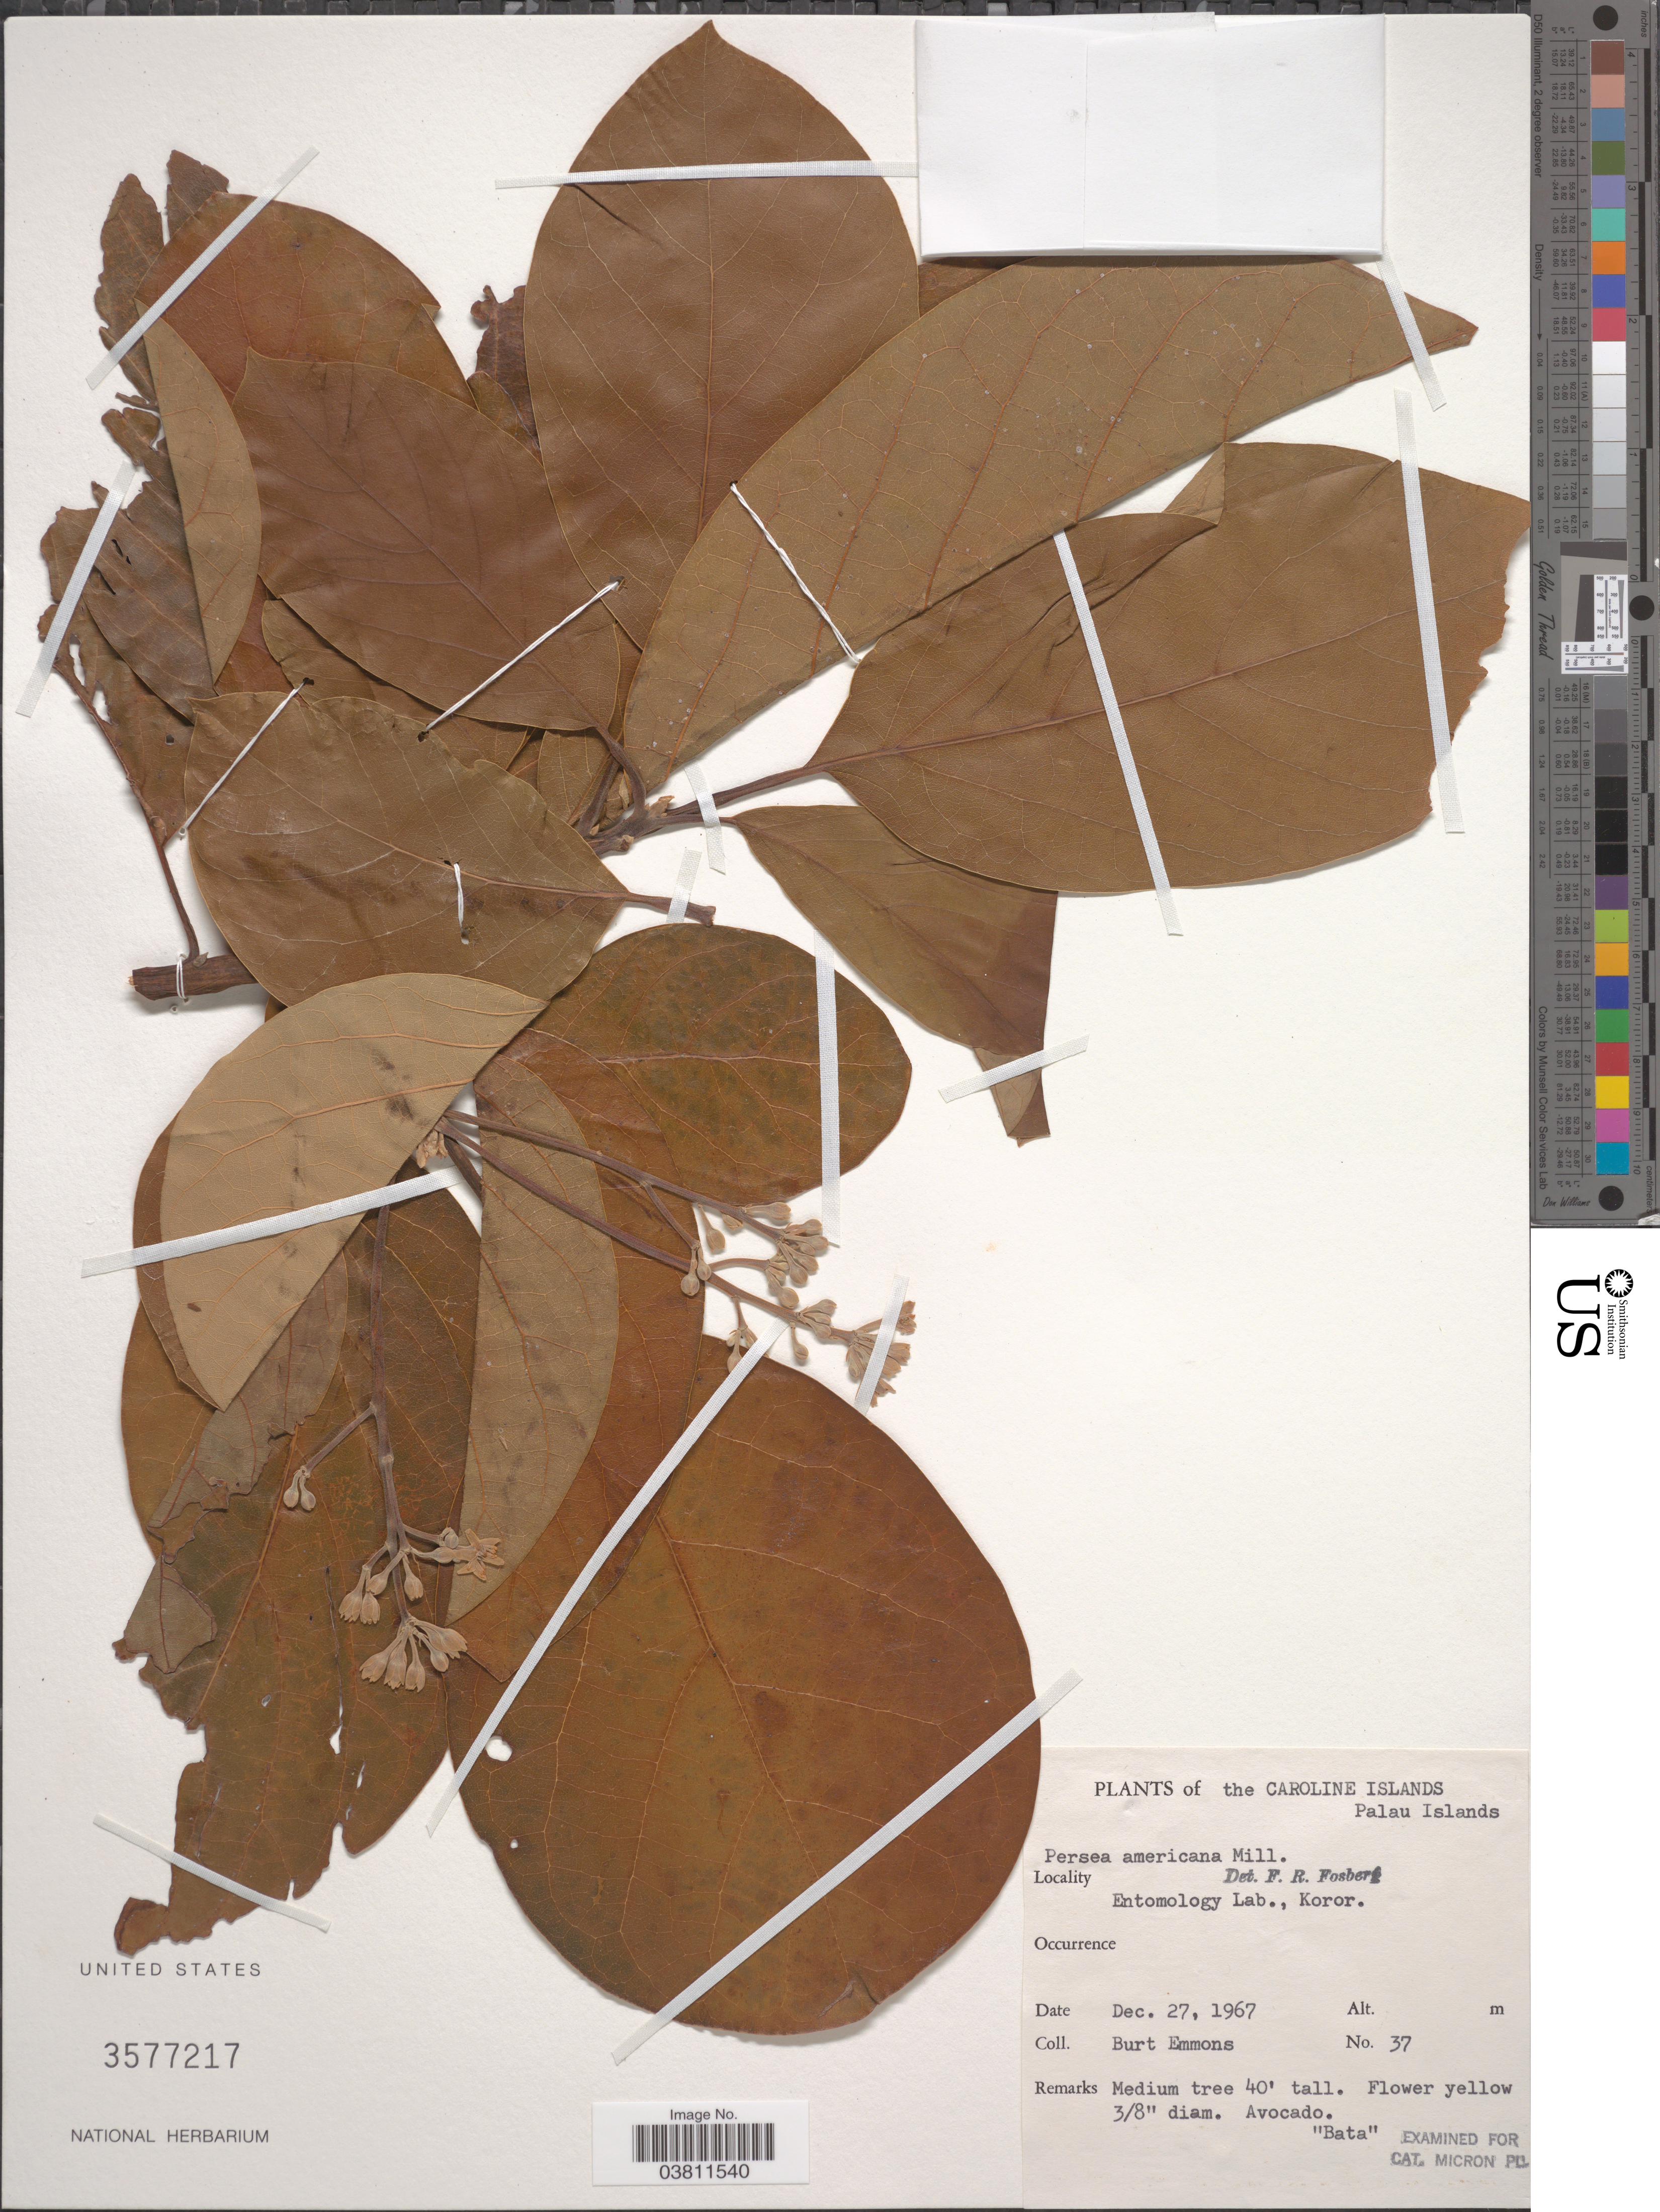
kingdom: Plantae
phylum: Tracheophyta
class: Magnoliopsida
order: Laurales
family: Lauraceae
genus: Persea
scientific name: Persea americana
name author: Mill.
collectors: B. Emmons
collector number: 37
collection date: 1967-12-27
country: Palau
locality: The Caroline Islands. Palau. Entomology Lab., Koror.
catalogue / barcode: US 3577217